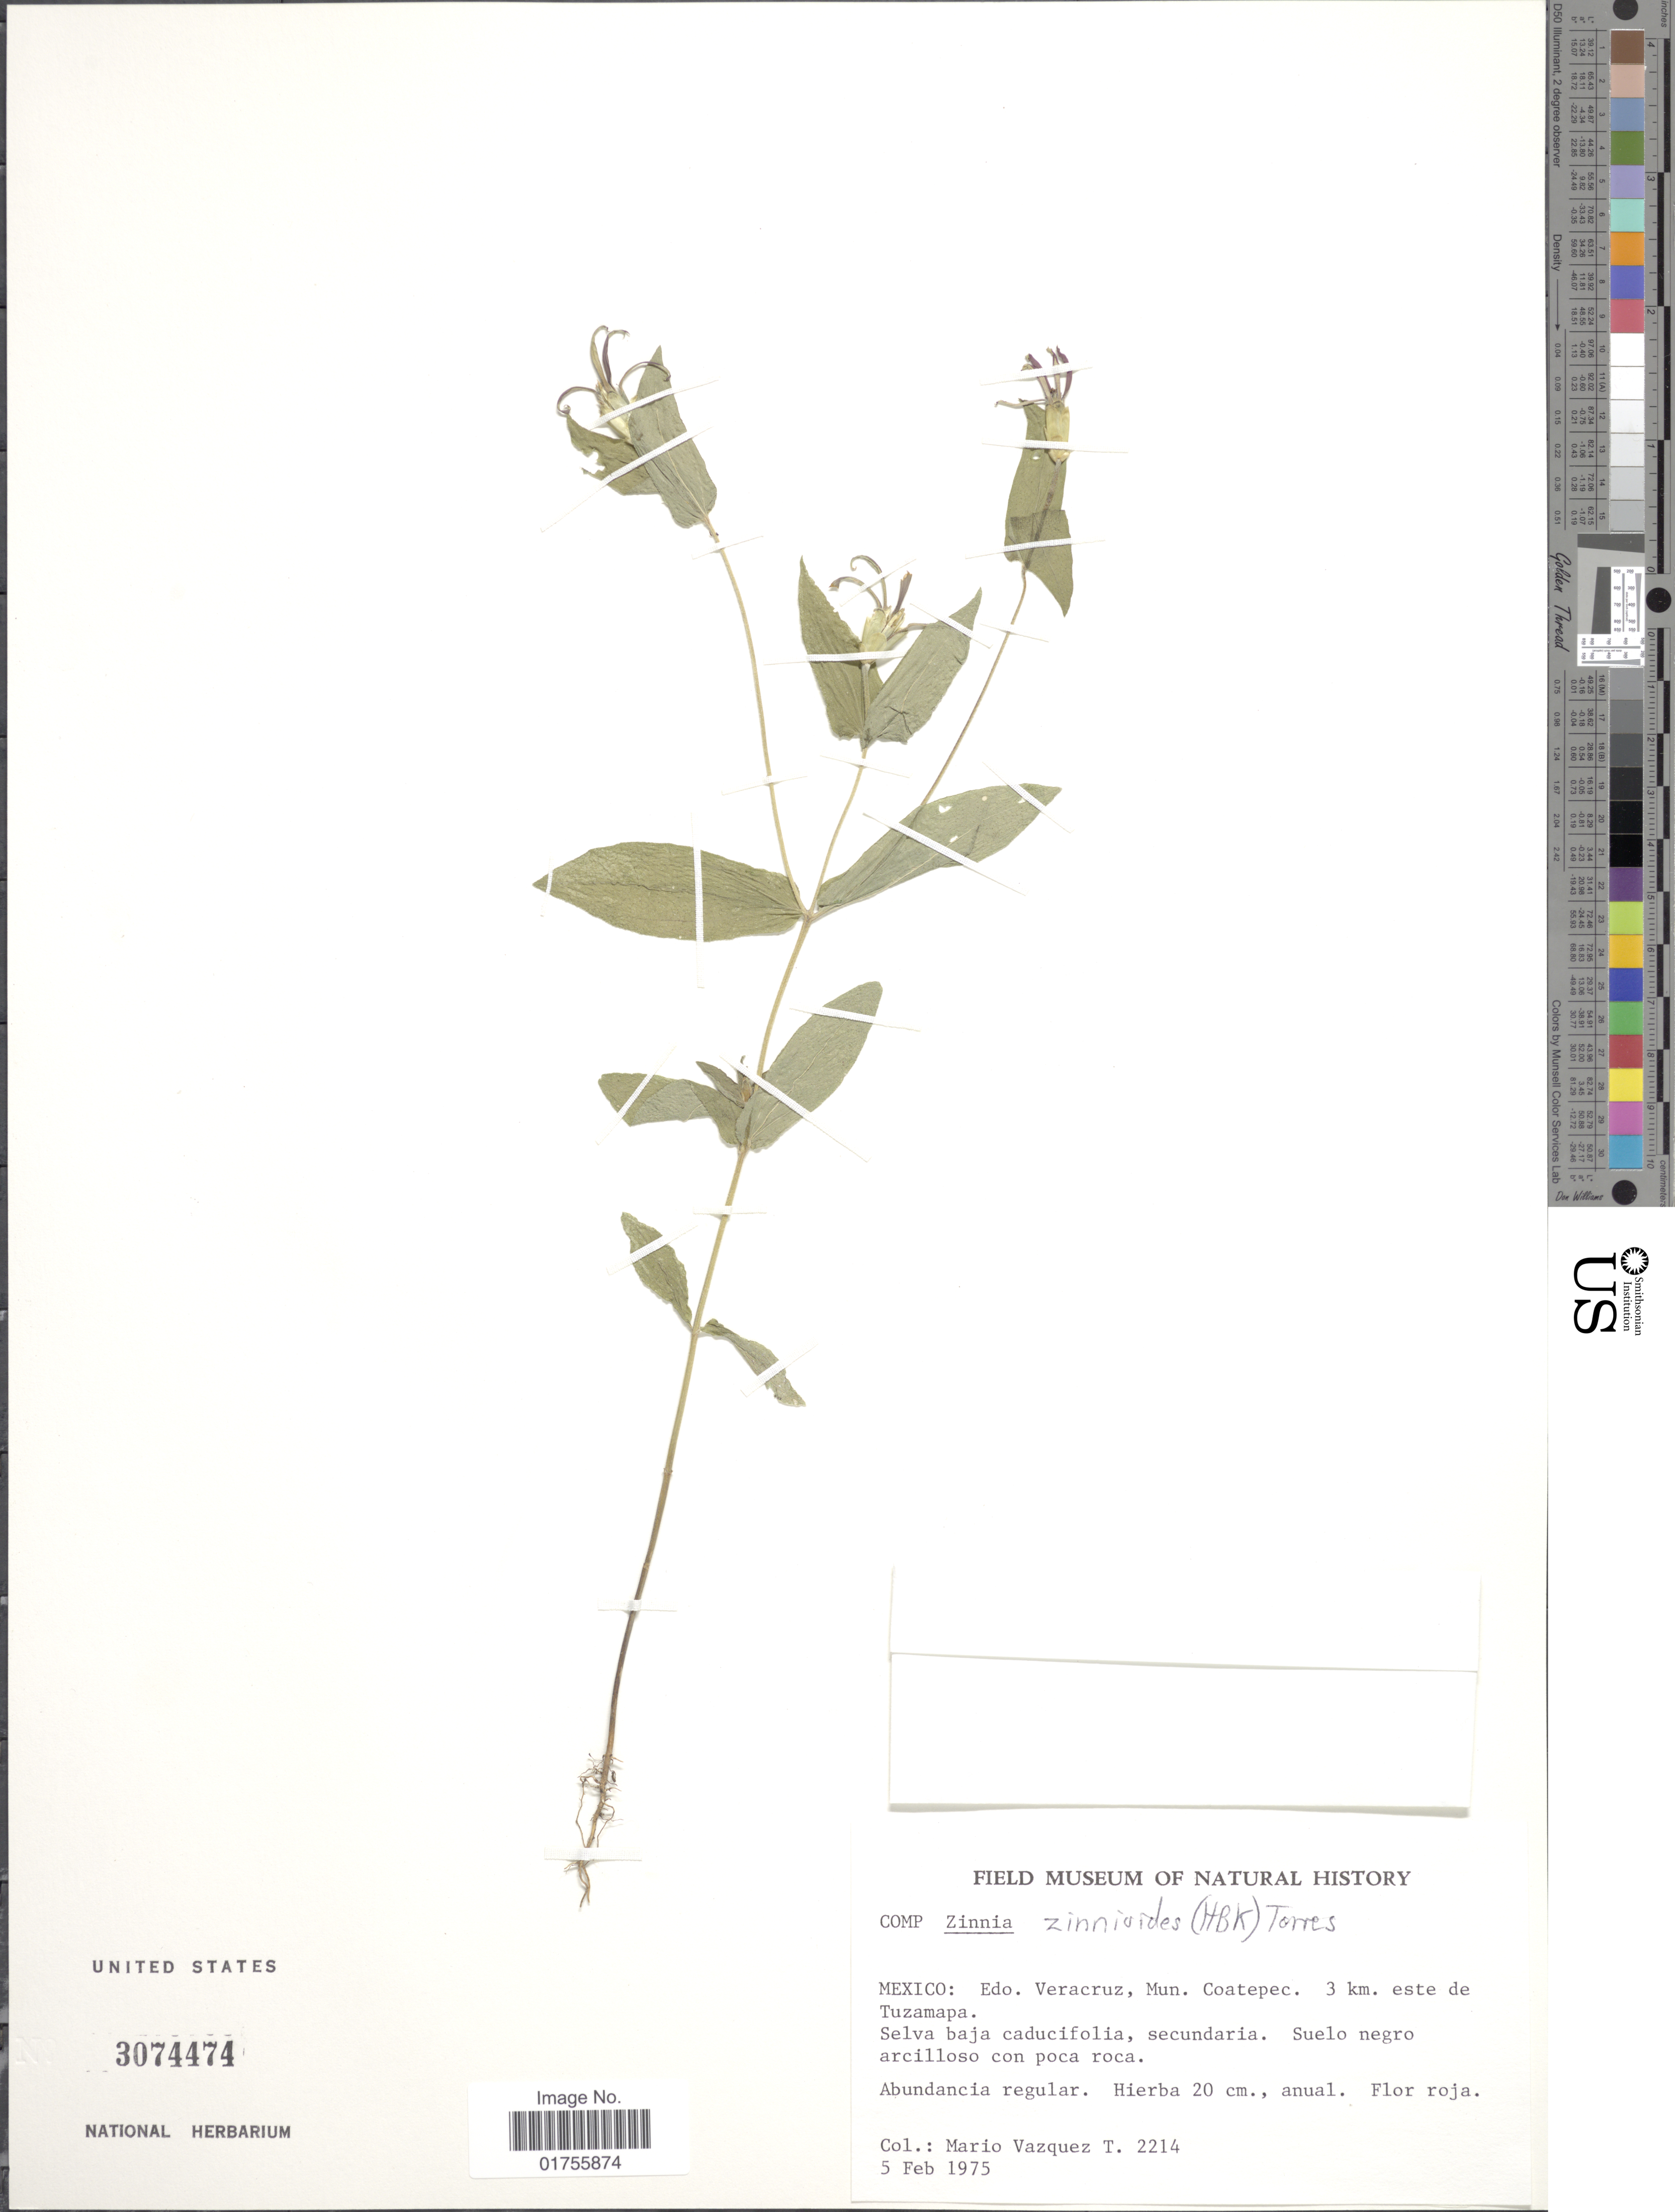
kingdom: Plantae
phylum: Tracheophyta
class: Magnoliopsida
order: Asterales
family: Asteraceae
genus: Tragoceros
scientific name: Tragoceros zinnioides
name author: Kunth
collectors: M. Vázquez Torres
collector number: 2214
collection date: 1975-02-05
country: Mexico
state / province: Veracruz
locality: Mexico: Edo. Veracruz, Mun. Coatepec, 3 km este de Tuzamapa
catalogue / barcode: US 3074474